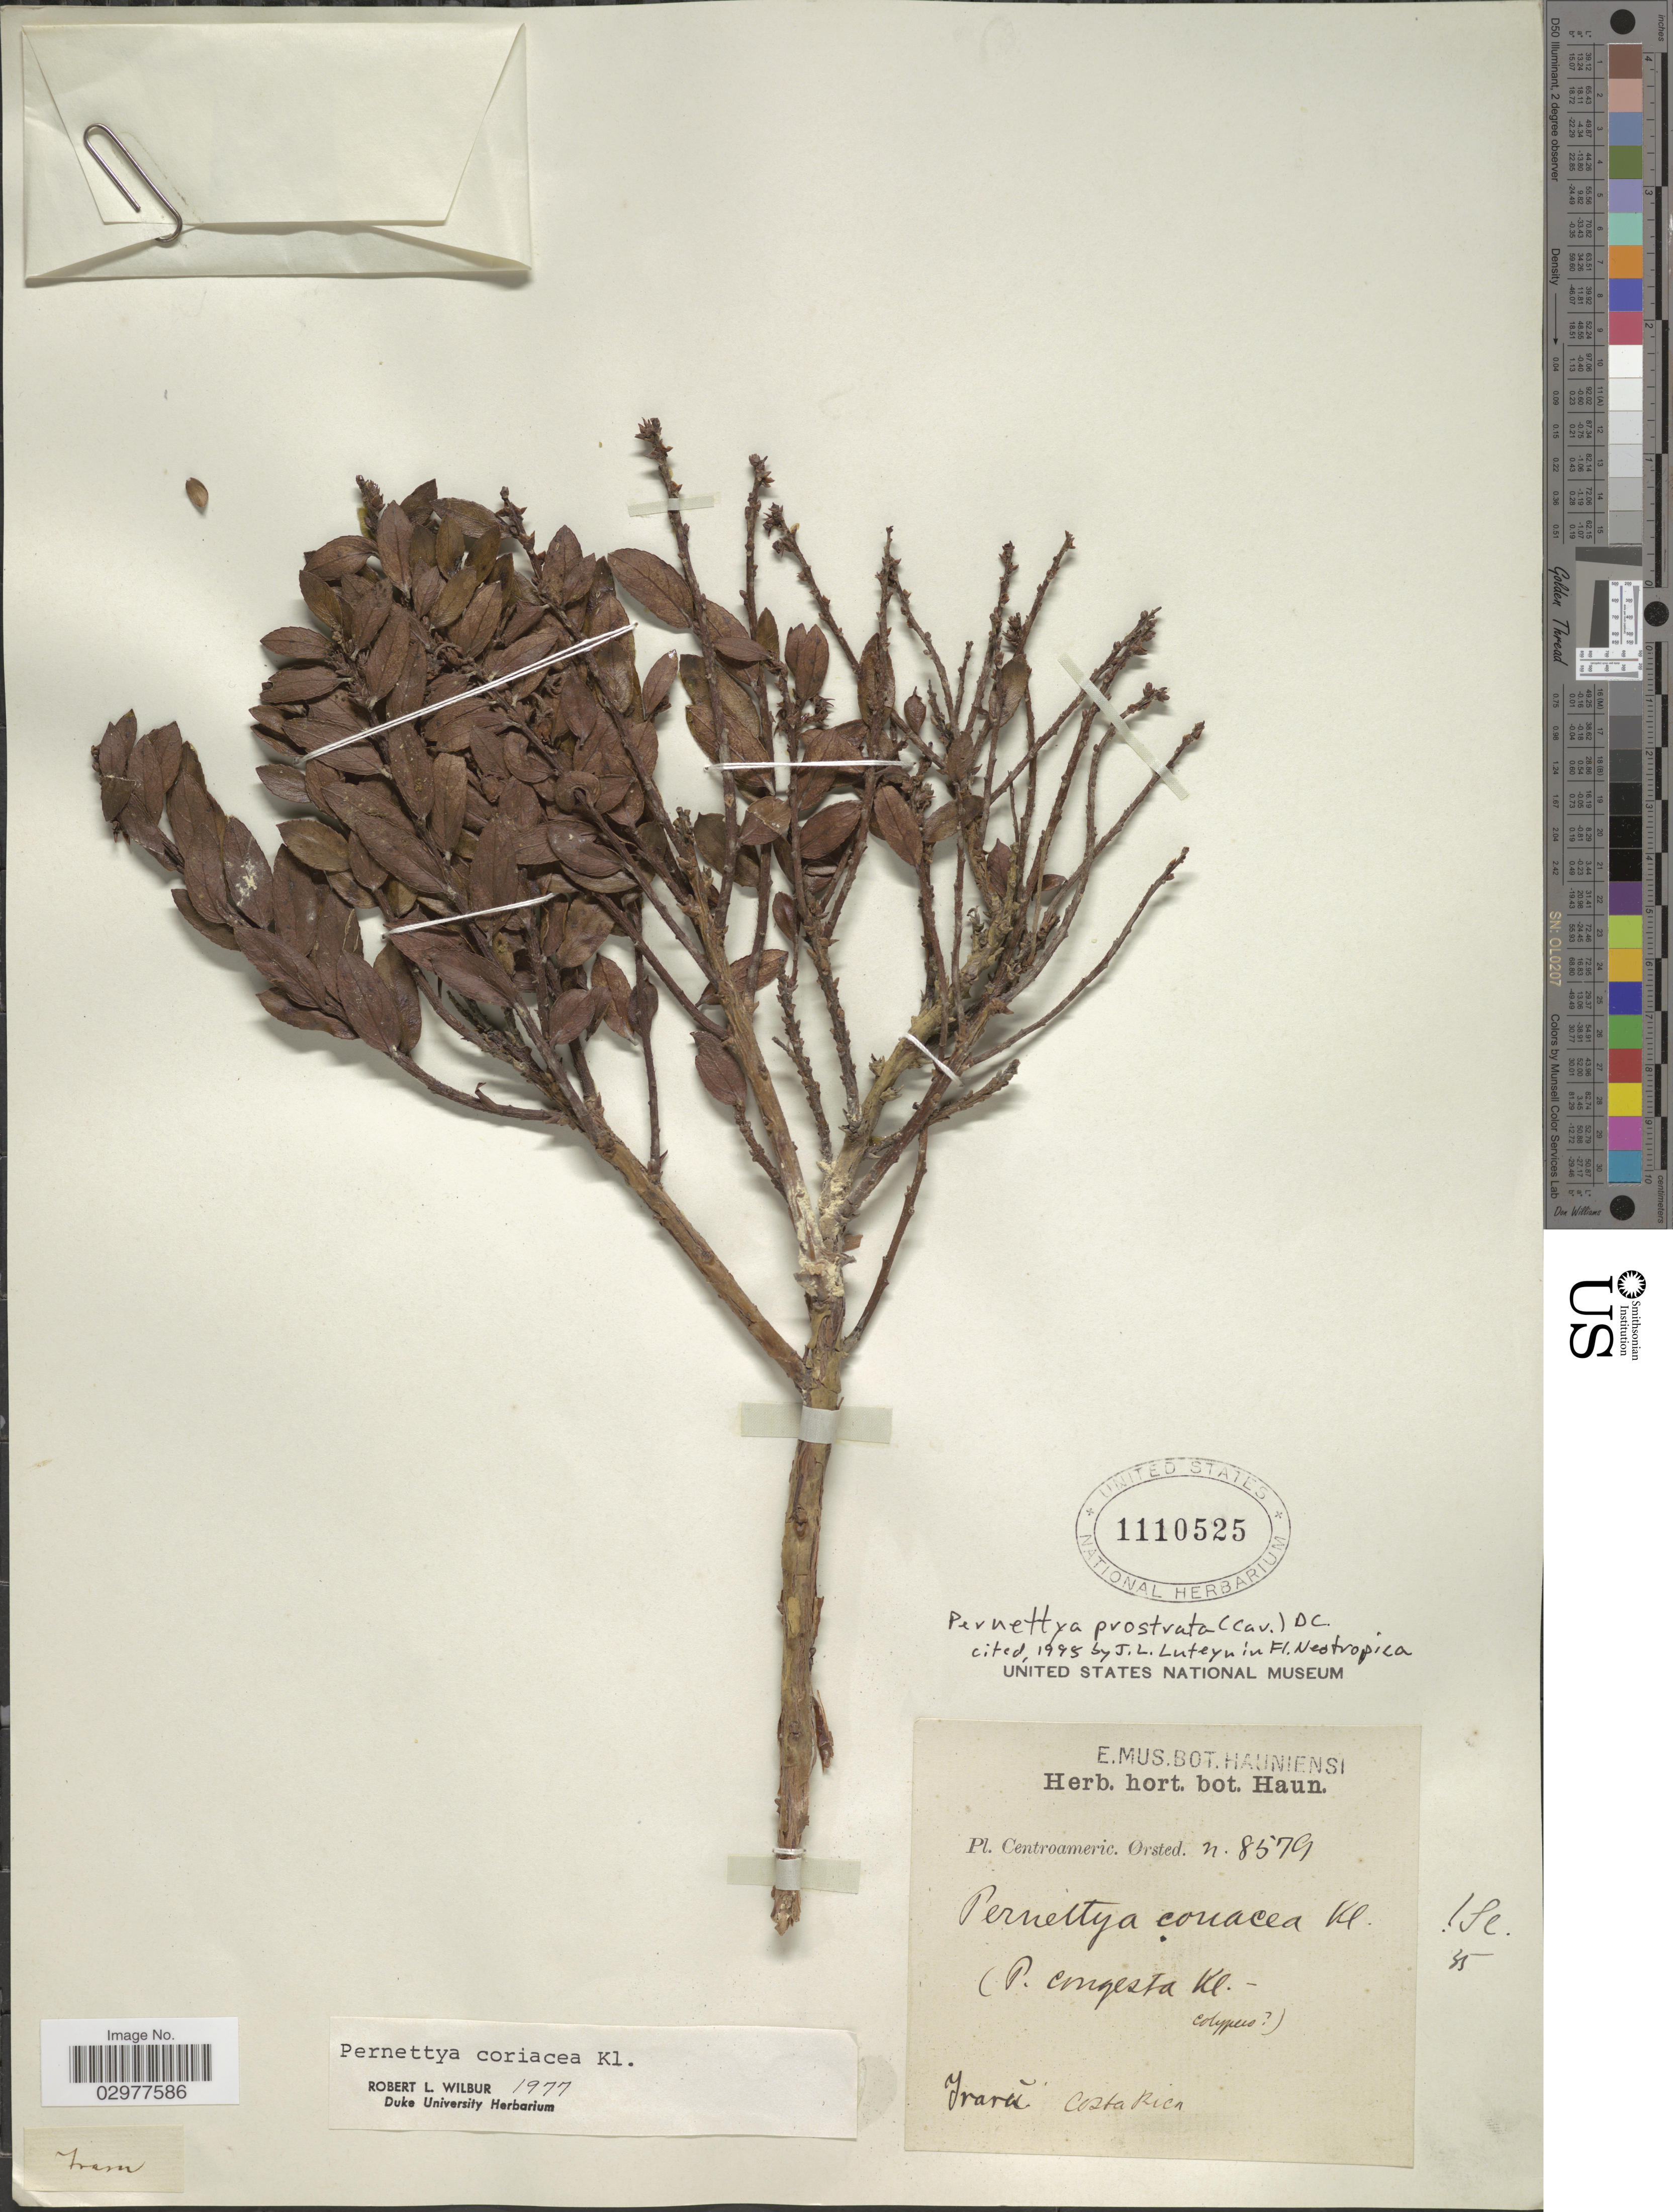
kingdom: Plantae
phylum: Tracheophyta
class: Magnoliopsida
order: Ericales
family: Ericaceae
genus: Pernettya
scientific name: Pernettya prostrata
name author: (Cav.) DC.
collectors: Ørsted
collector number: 8579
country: Costa Rica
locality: Irazú.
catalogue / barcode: US 1110525